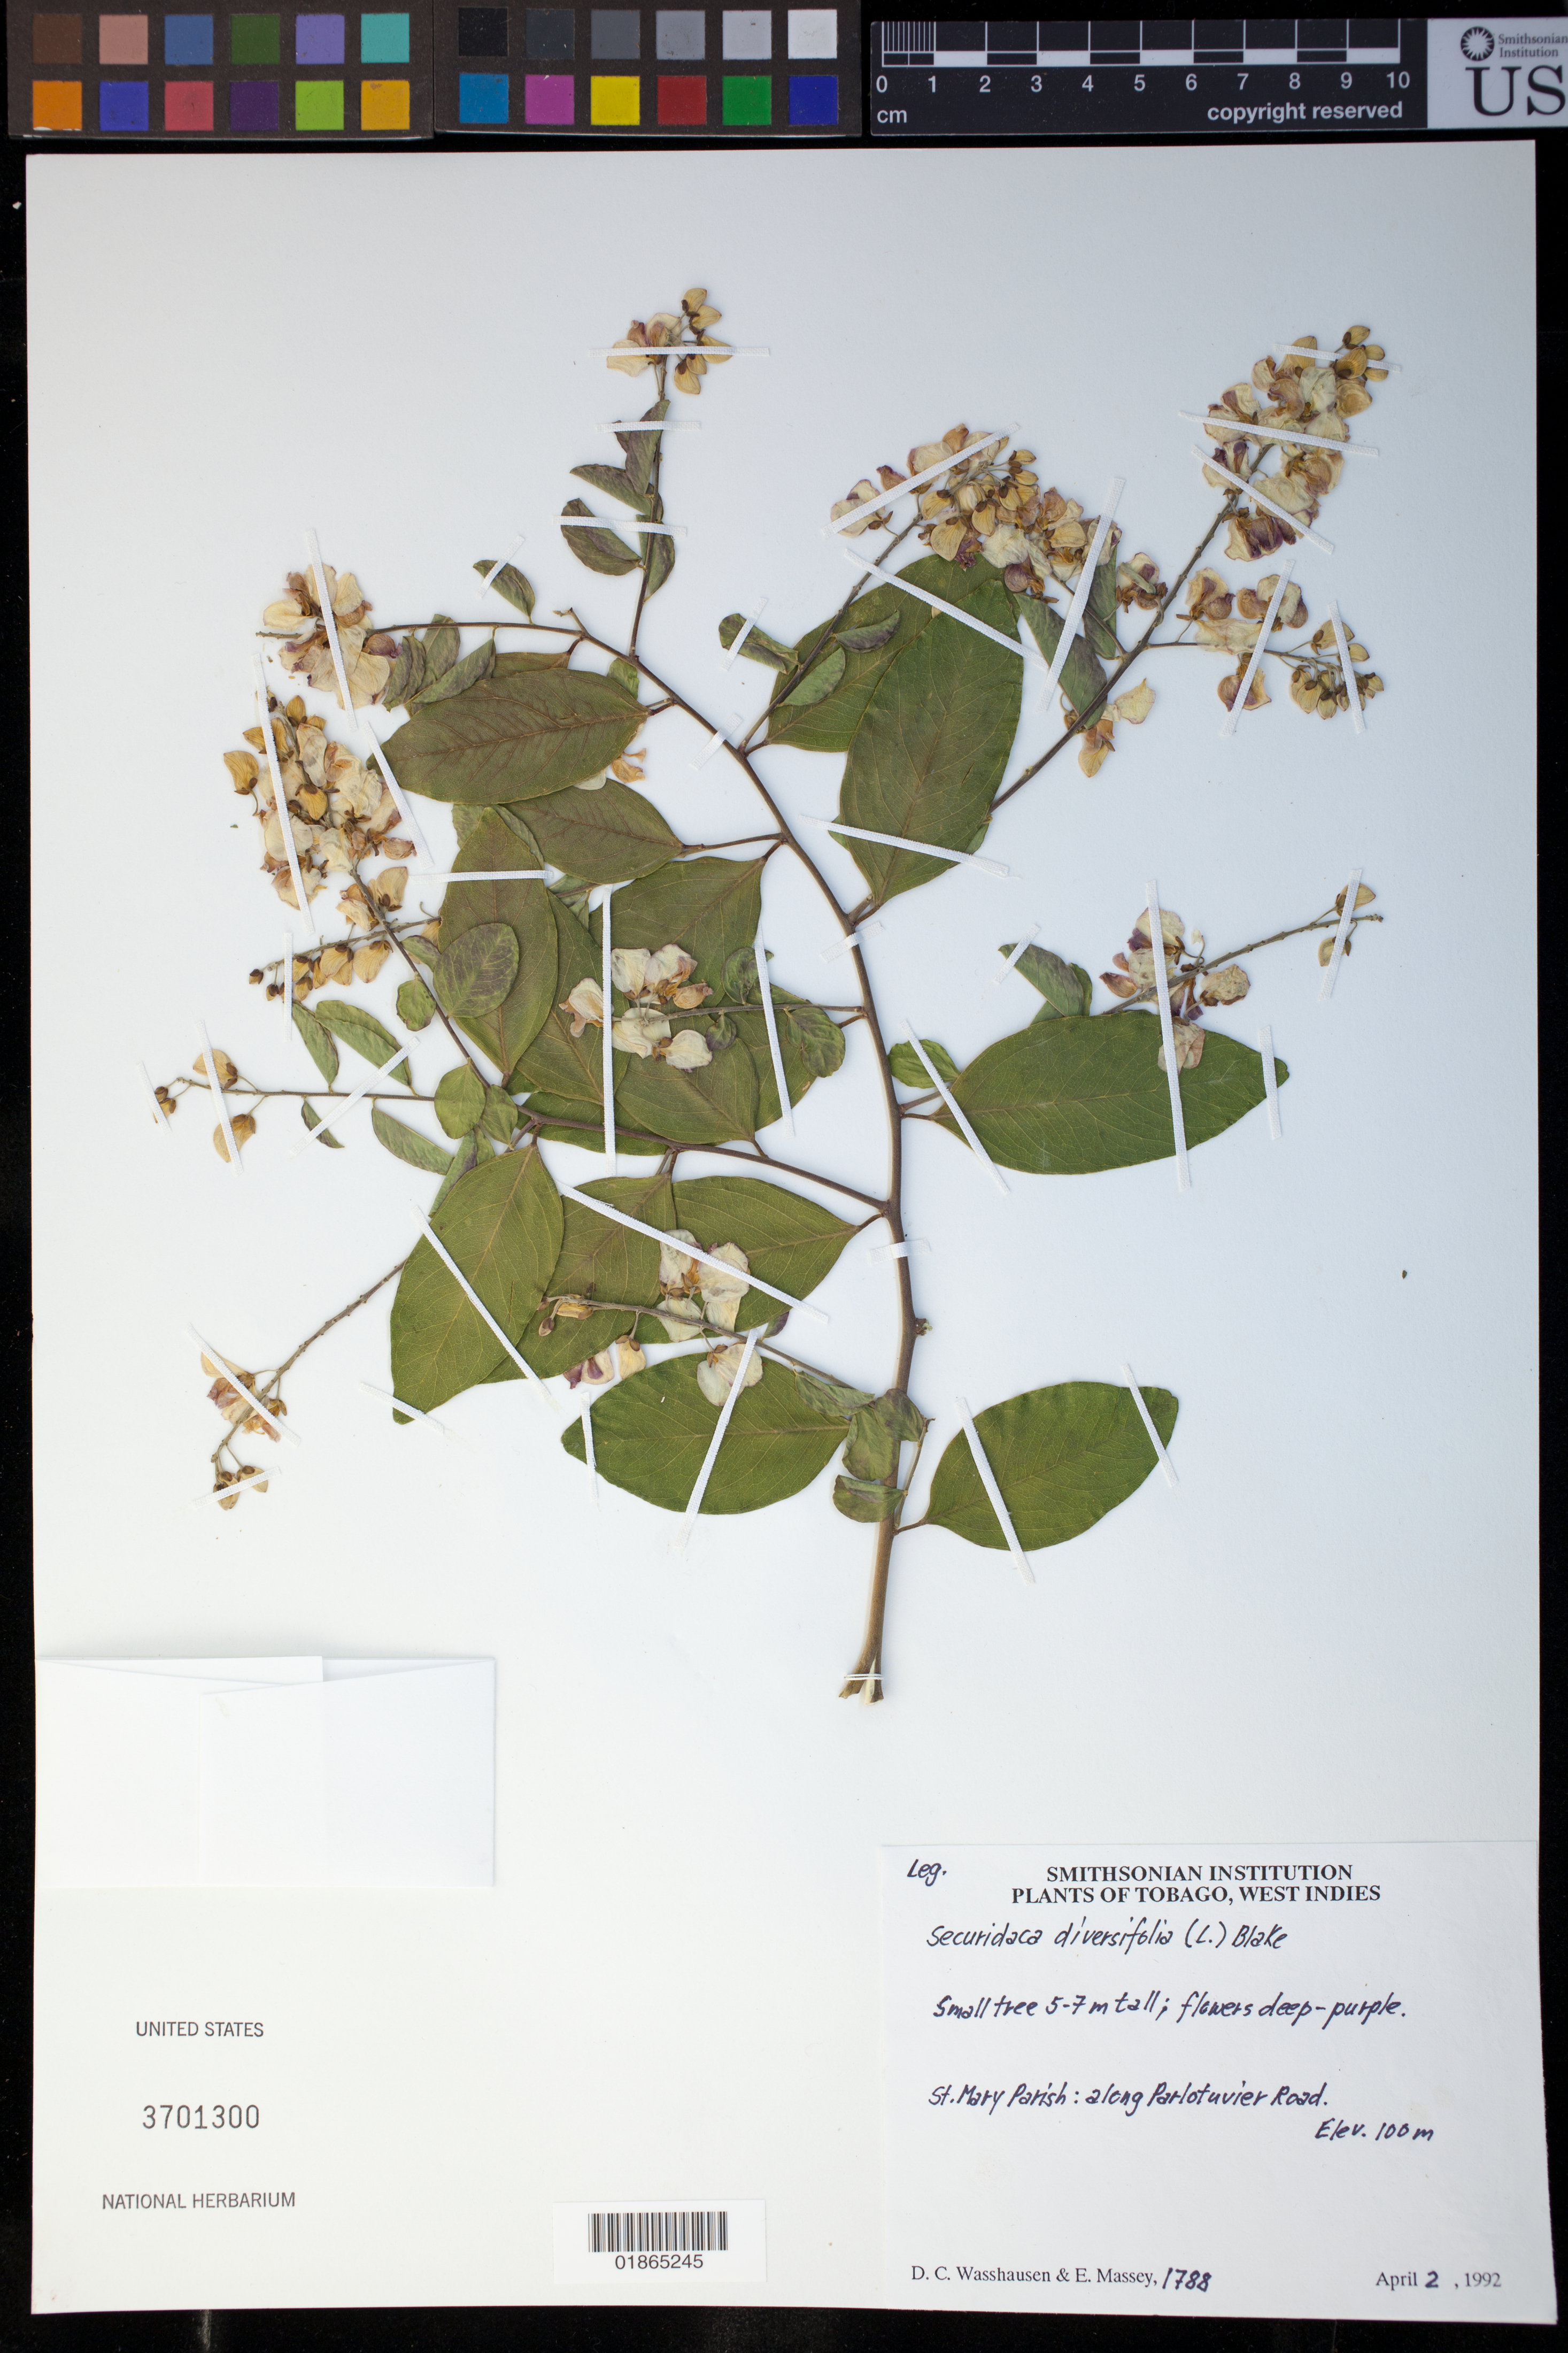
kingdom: Plantae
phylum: Tracheophyta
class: Magnoliopsida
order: Fabales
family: Polygalaceae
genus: Securidaca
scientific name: Securidaca diversifolia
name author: (L.) S.F. Blake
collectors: D. C. Wasshausen & E. Massey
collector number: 1788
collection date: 1992-04-02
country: Trinidad and Tobago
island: Tobago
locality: St. Mary Parish: along Parlotuvier Road.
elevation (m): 100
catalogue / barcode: US 3701300